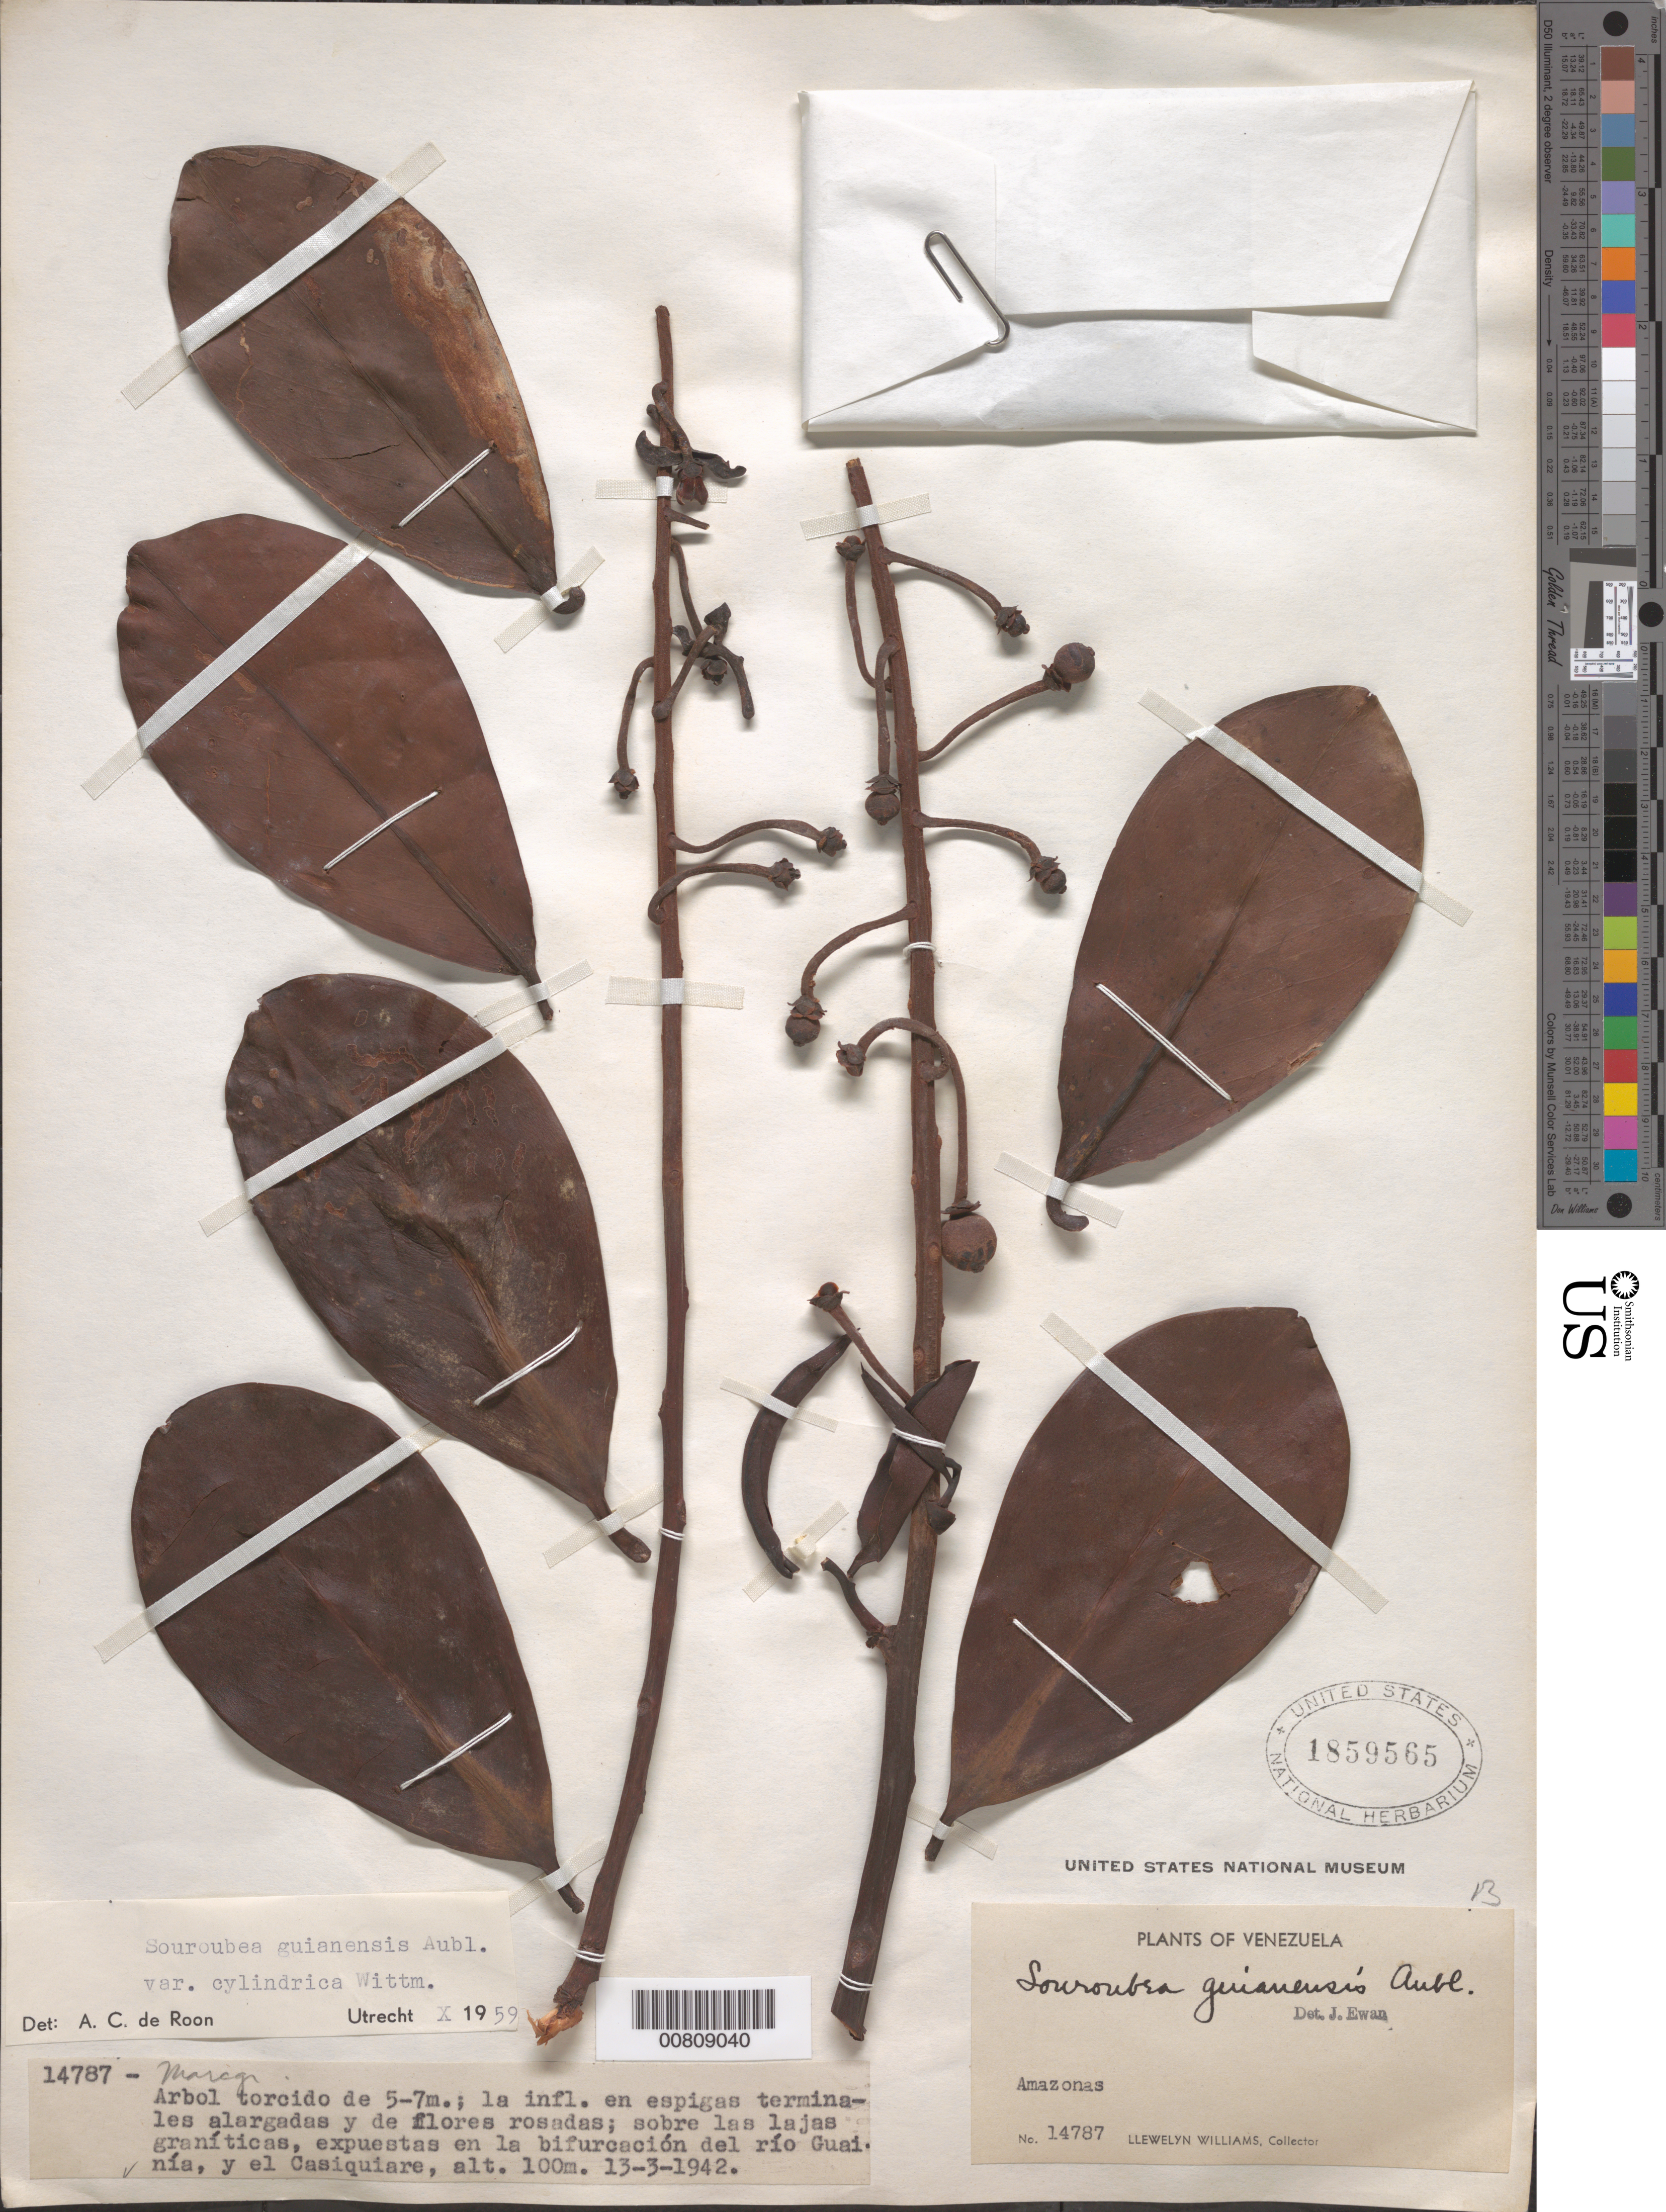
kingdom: Plantae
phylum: Tracheophyta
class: Magnoliopsida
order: Ericales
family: Marcgraviaceae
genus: Souroubea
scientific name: Souroubea guianensis var. cylindrica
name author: (Wittm.) de Roon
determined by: de Roon, A. C.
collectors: Ll. Williams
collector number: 14787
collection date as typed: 13-Mar-42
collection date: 1942-03-13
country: Venezuela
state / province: Amazonas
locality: Río Guainia, cerca de la desembocadura del Casiquiare en el Río Guainia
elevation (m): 100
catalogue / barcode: US 1859565